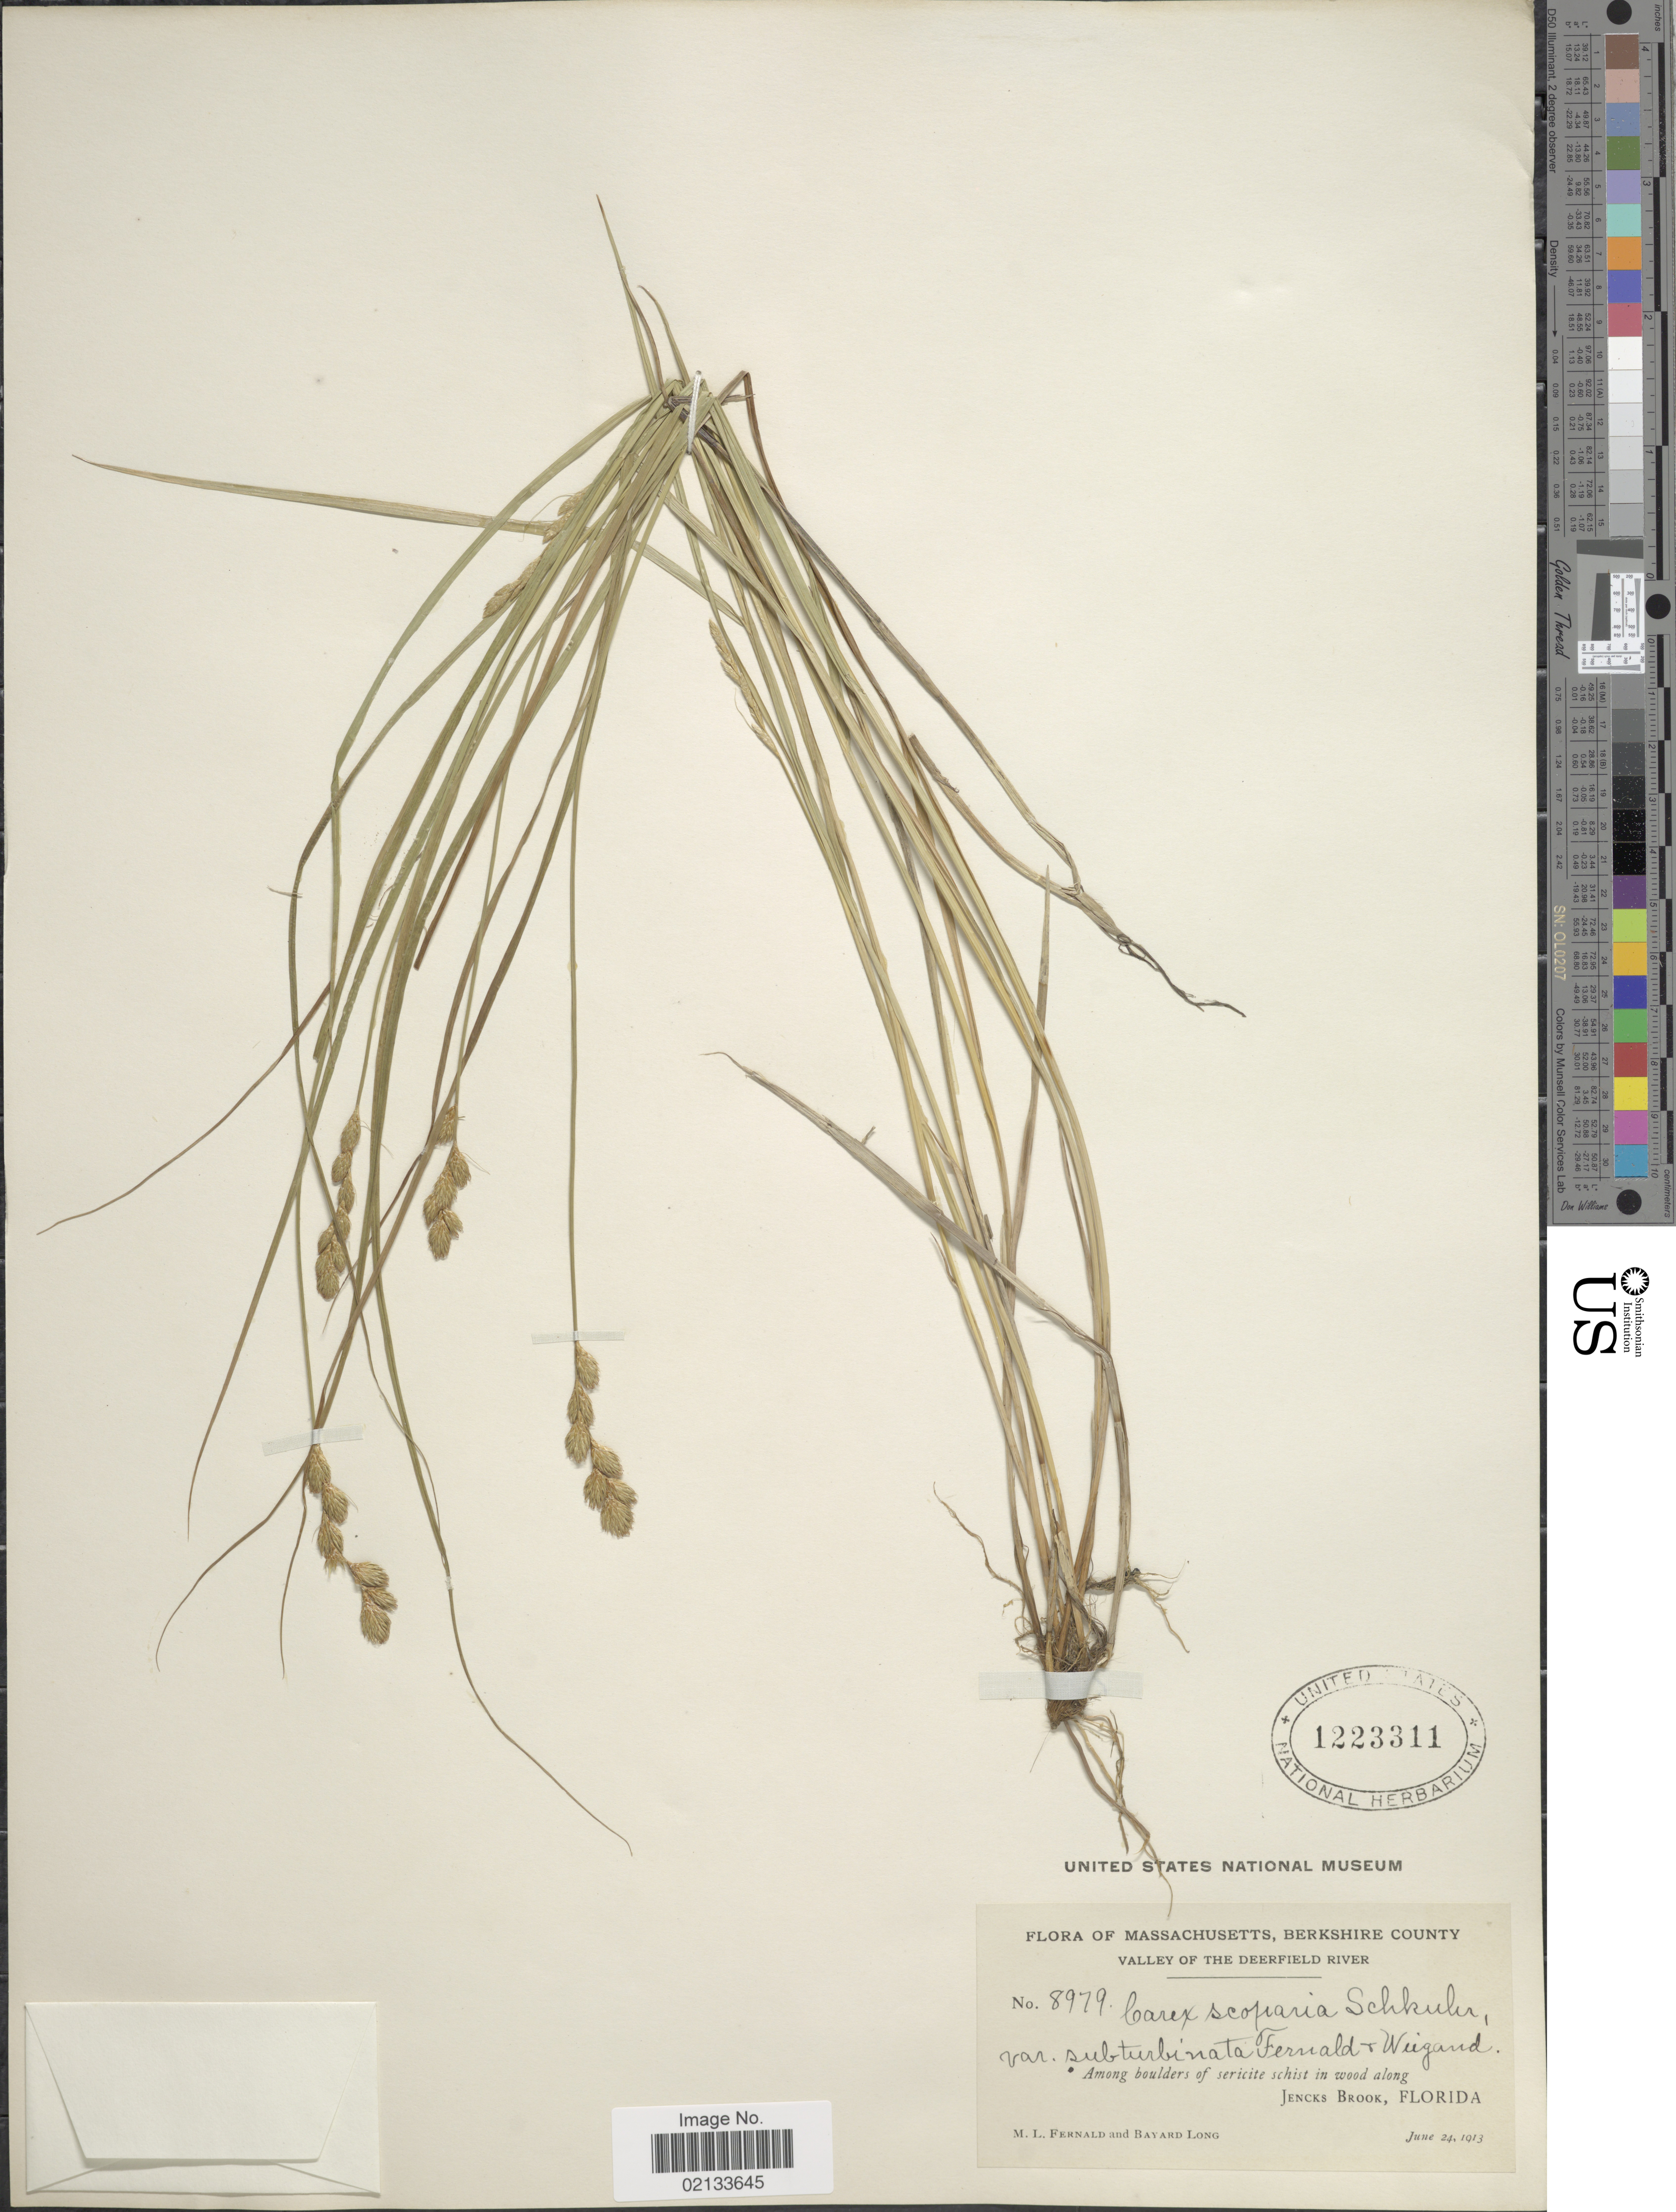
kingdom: Plantae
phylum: Tracheophyta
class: Liliopsida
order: Poales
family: Cyperaceae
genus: Carex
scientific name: Carex scoparia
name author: Schkuhr ex Willd.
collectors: M. L. Fernald & B. Long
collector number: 8979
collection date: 1913-06-24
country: United States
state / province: Florida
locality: Massachusetts, Berkshire County, Valley of The Deerfield River, Among boulders of sericite schist in wood along Jencks Brook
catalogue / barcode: US 1223311